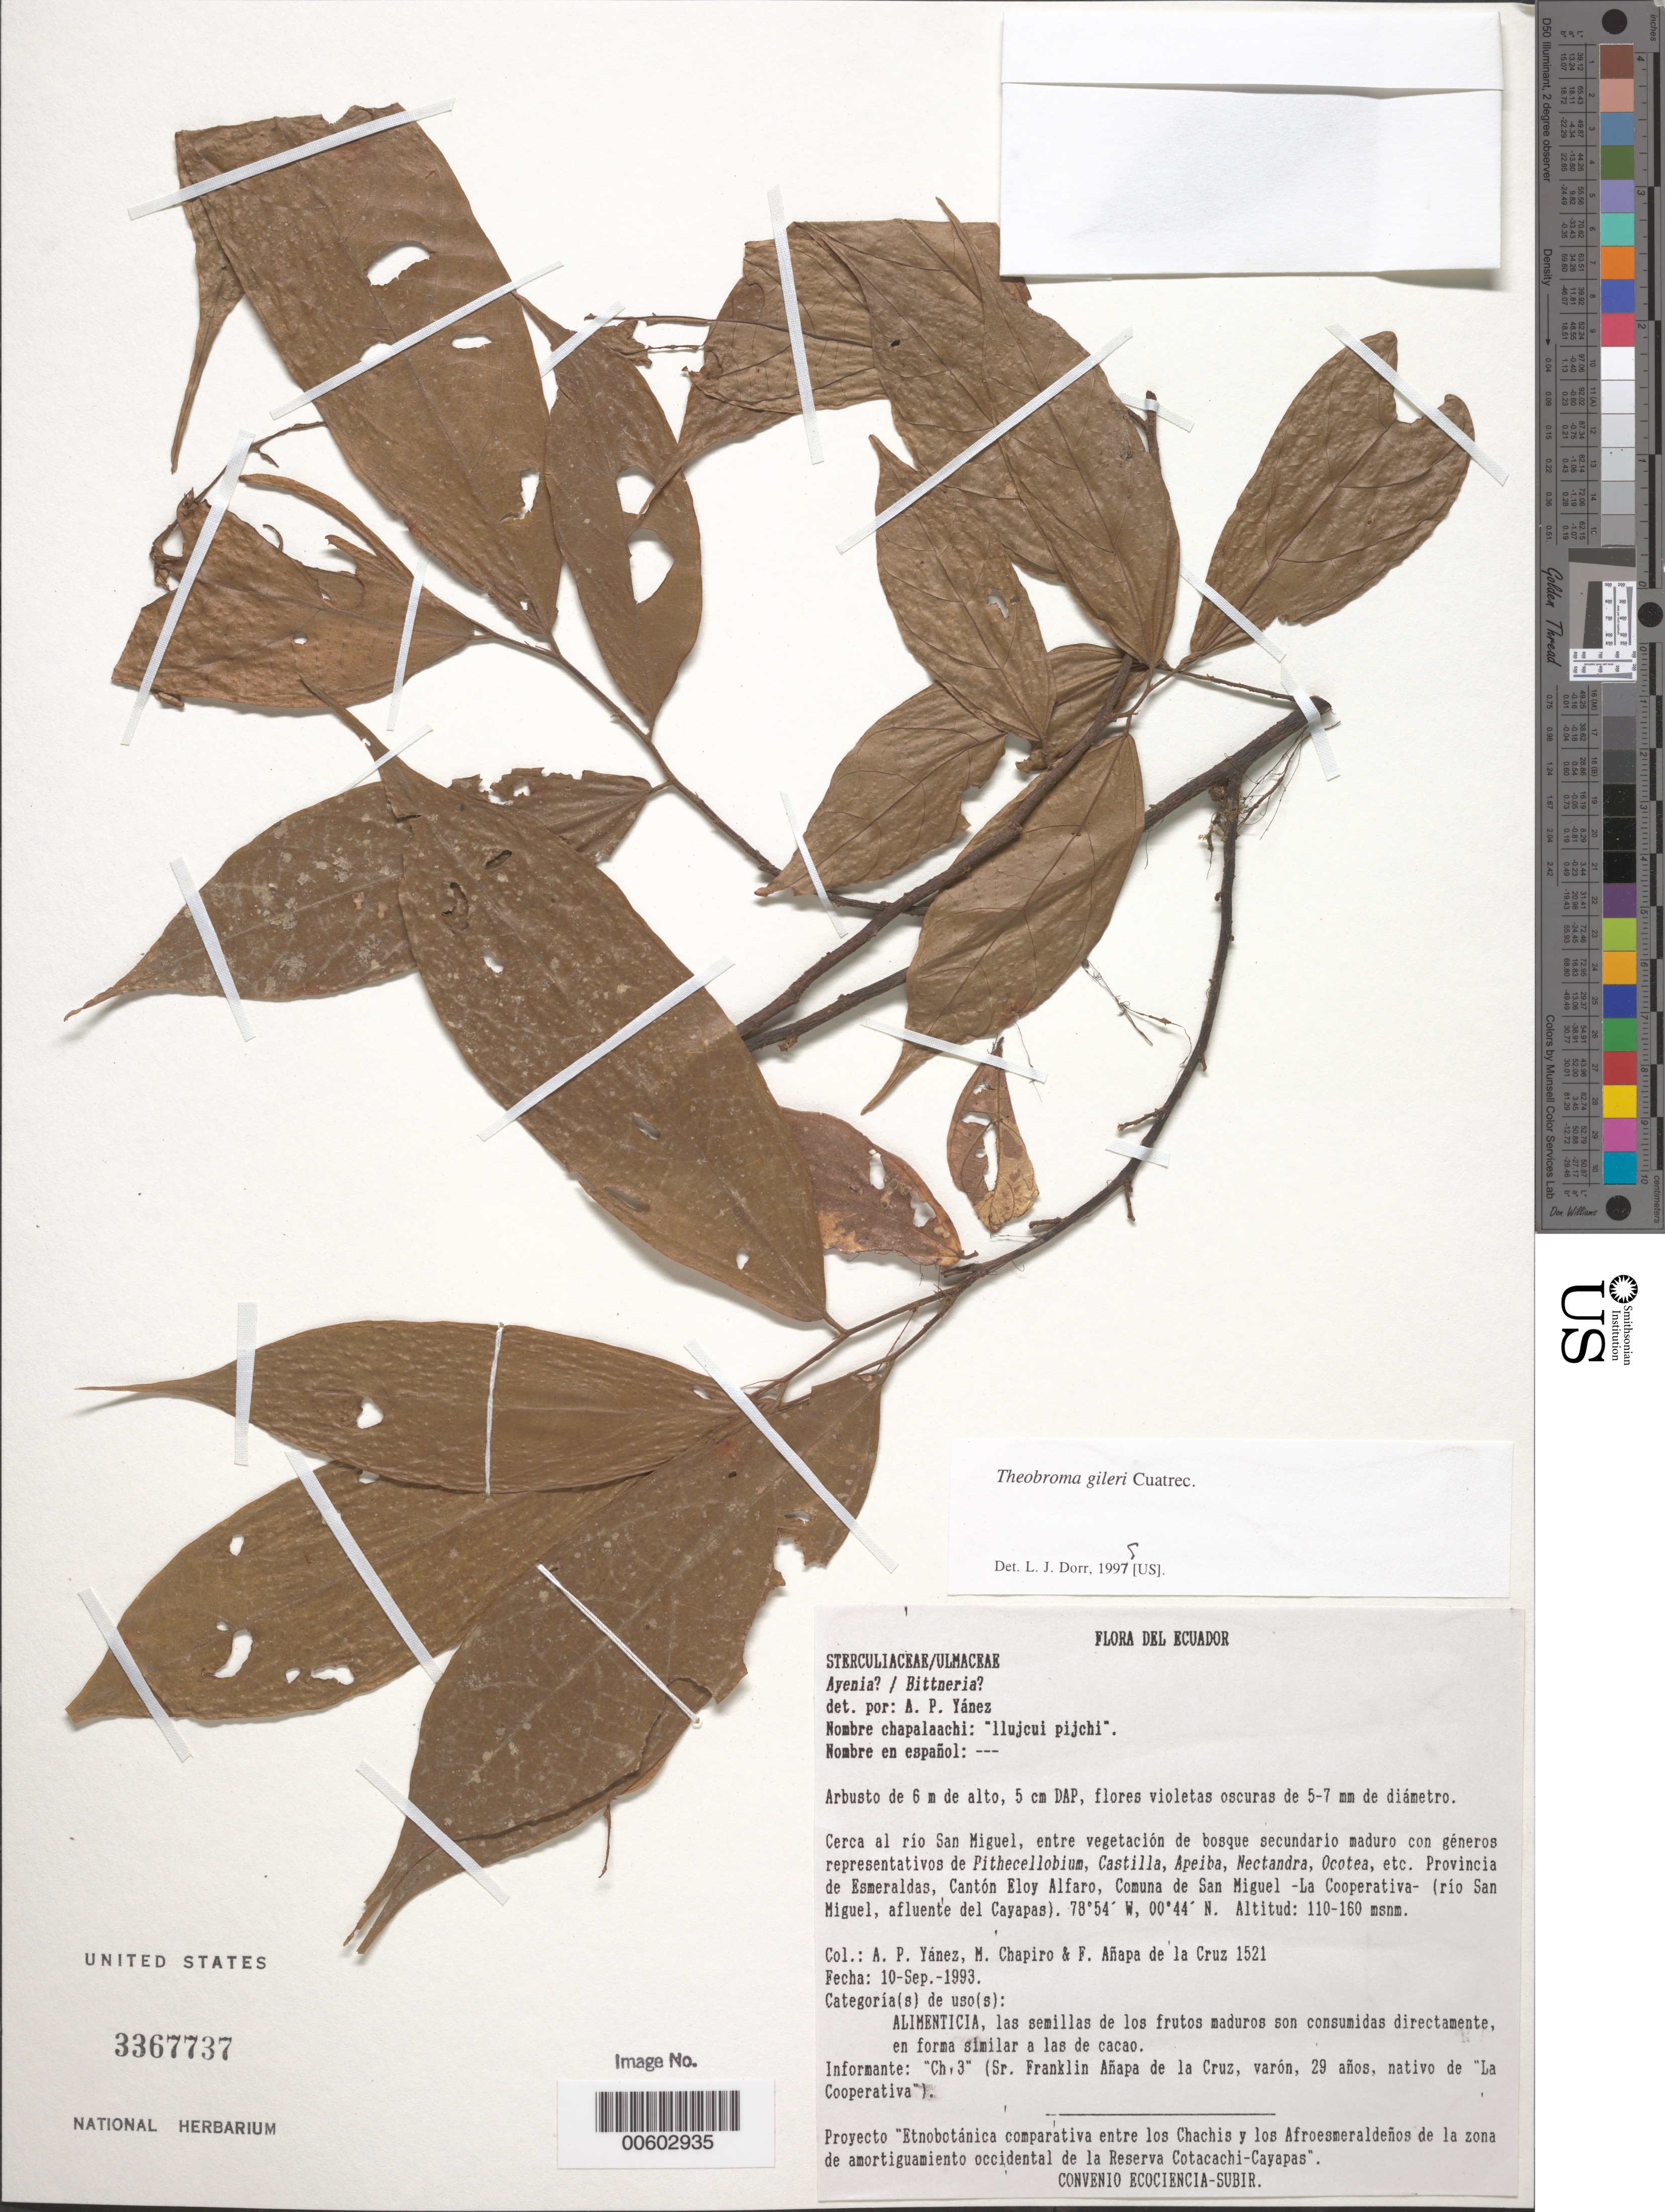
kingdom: Plantae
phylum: Tracheophyta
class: Magnoliopsida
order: Malvales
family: Malvaceae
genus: Theobroma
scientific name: Theobroma gileri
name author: Cuatrec.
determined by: Dorr, L. J., (BOT), Smithsonian Institution - National Museum of Natural History (UNITED STATES)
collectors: A. Yánez, M. Chapiro & F. de la De La cruz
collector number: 1521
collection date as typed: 10 Sep 1993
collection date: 1993-09-10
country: Ecuador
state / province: Esmeraldas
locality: Cerca al Río Sal Miguel, cantón Eloy Alfaro, Comuna de Sal Miguel, La Cooperativa (Río Sal Miguel, afluente del Cayapas)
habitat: Entre vegetación de bosque secundario maduro con géneros representativos de Pithecellobium, castilla, Apeiba, Nectandra, ETC.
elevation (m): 110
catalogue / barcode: US 3367737